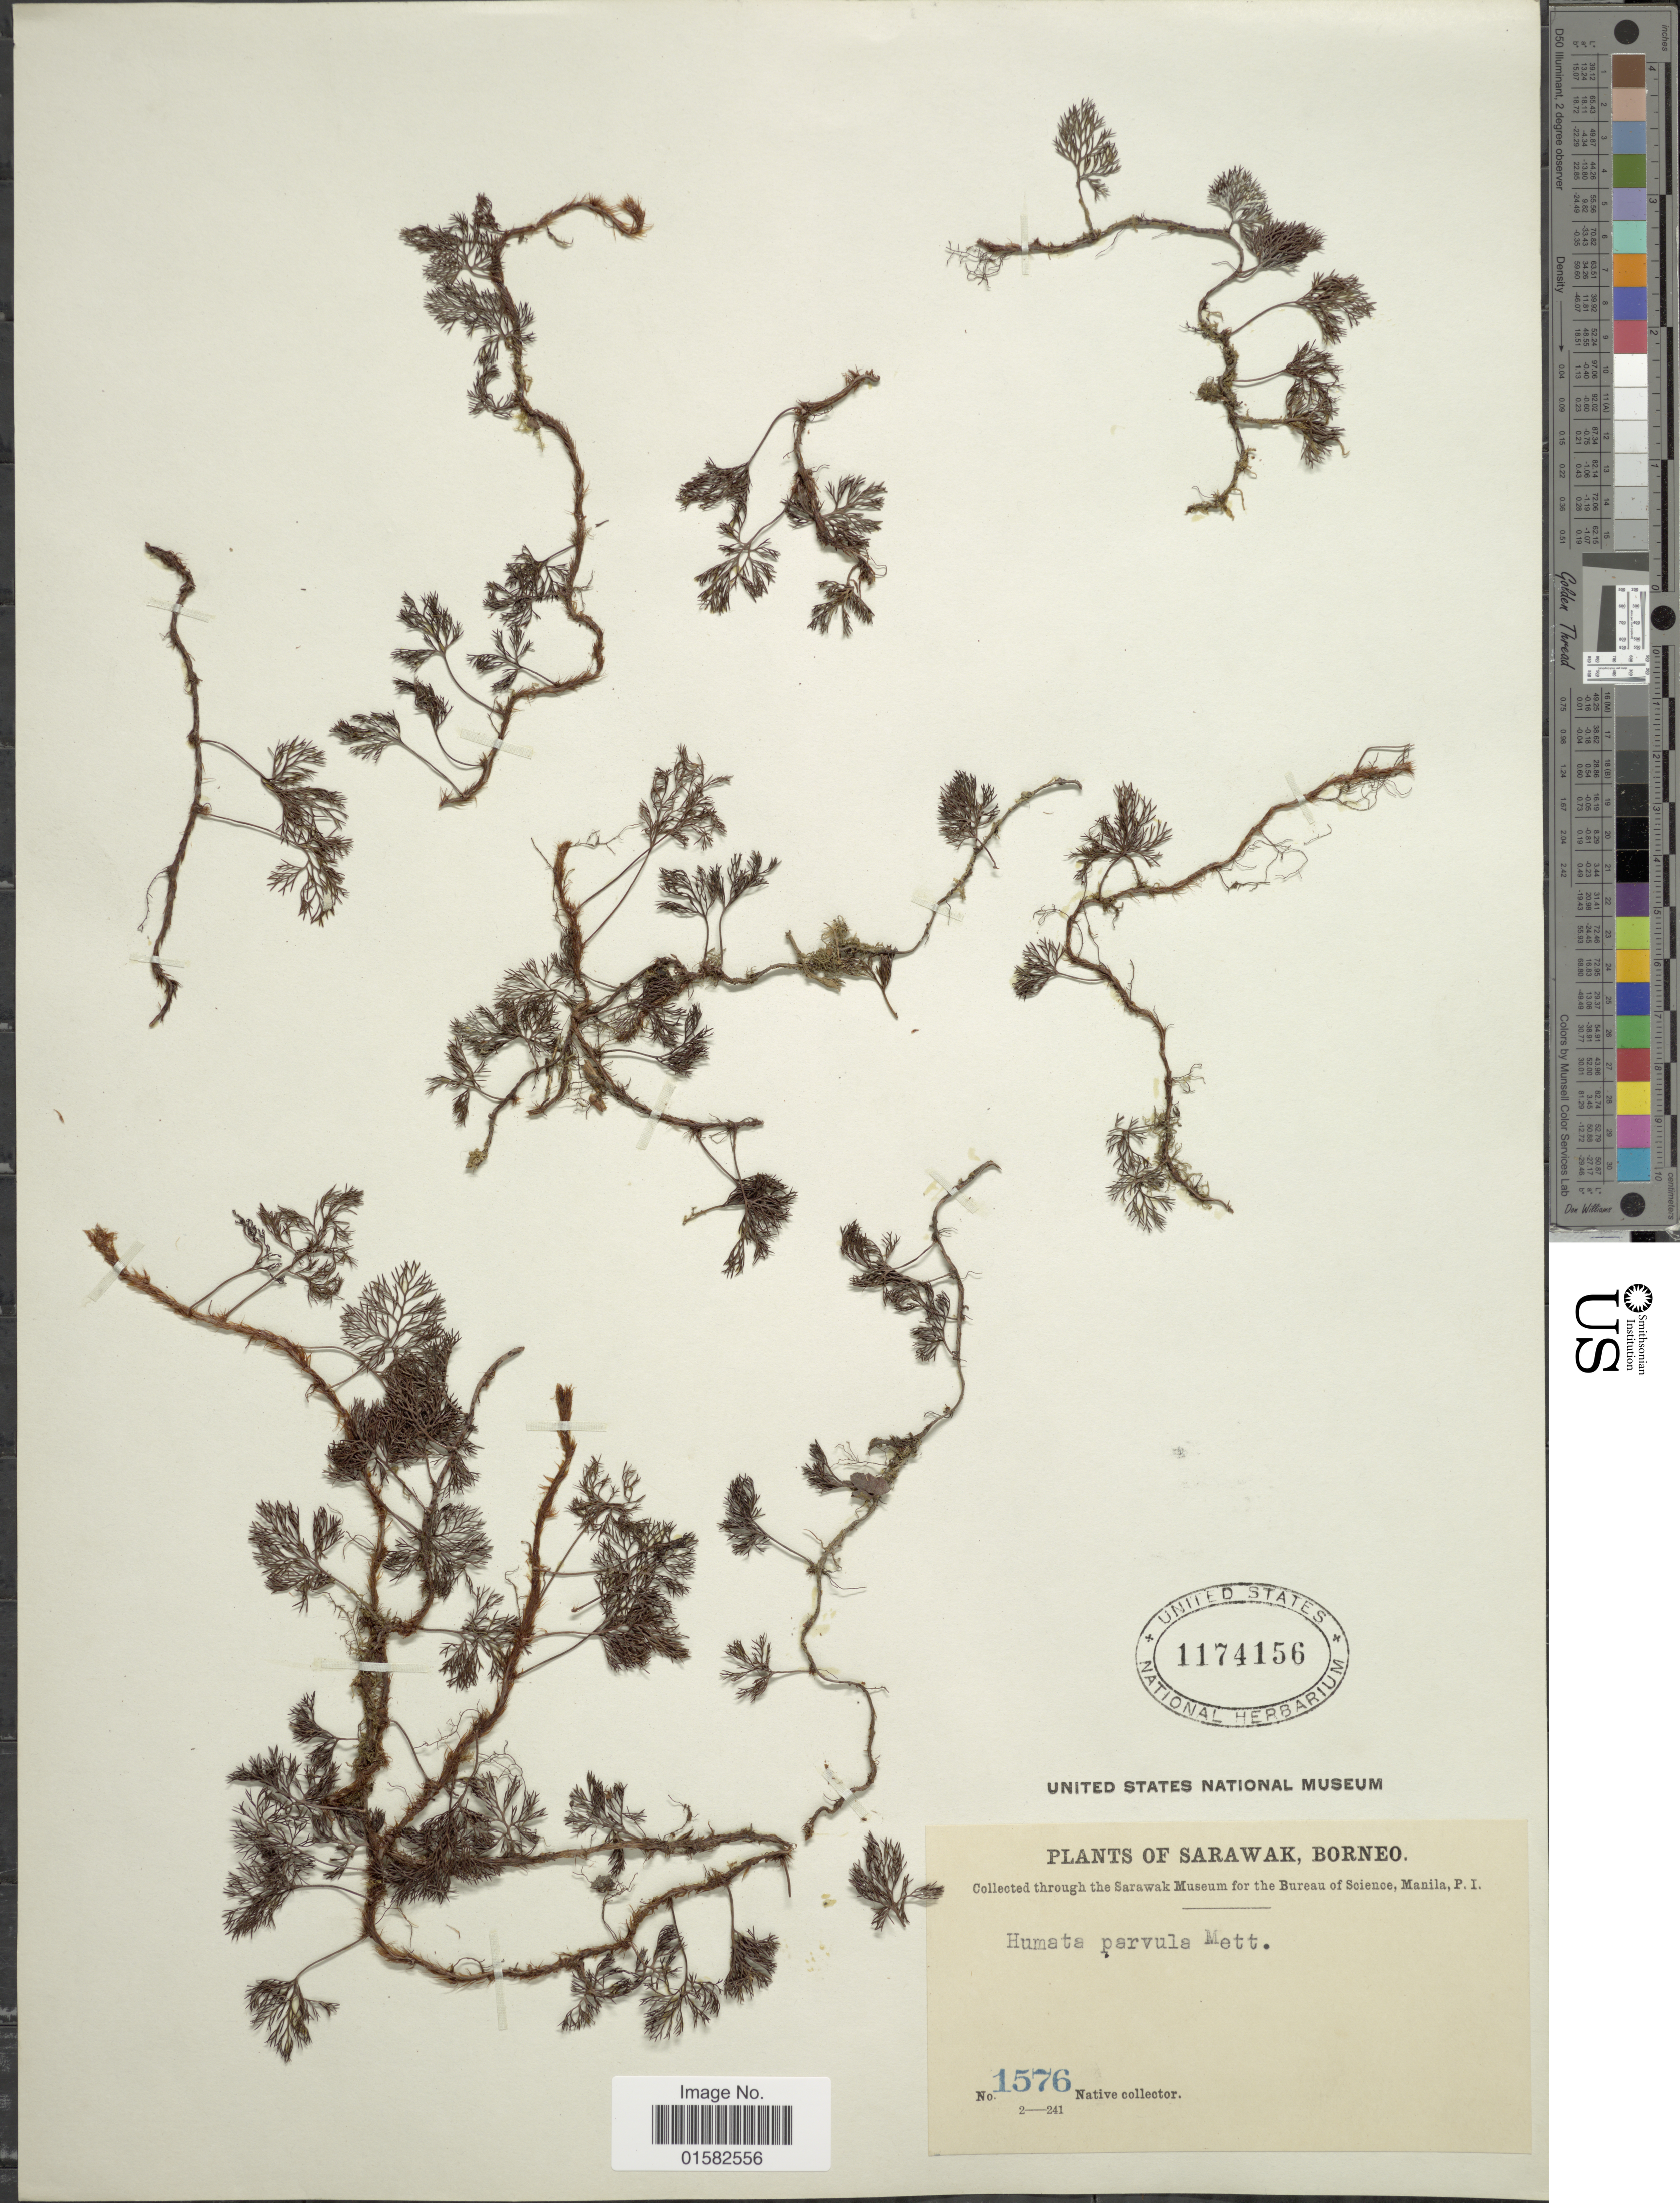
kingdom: Plantae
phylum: Tracheophyta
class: Polypodiopsida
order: Polypodiales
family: Davalliaceae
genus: Humata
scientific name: Humata parvula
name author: (Wall. ex Hook. & Grev.) Mett.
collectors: Native collector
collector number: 1576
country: Malaysia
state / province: Sarawak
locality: Borneo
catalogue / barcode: US 1174156